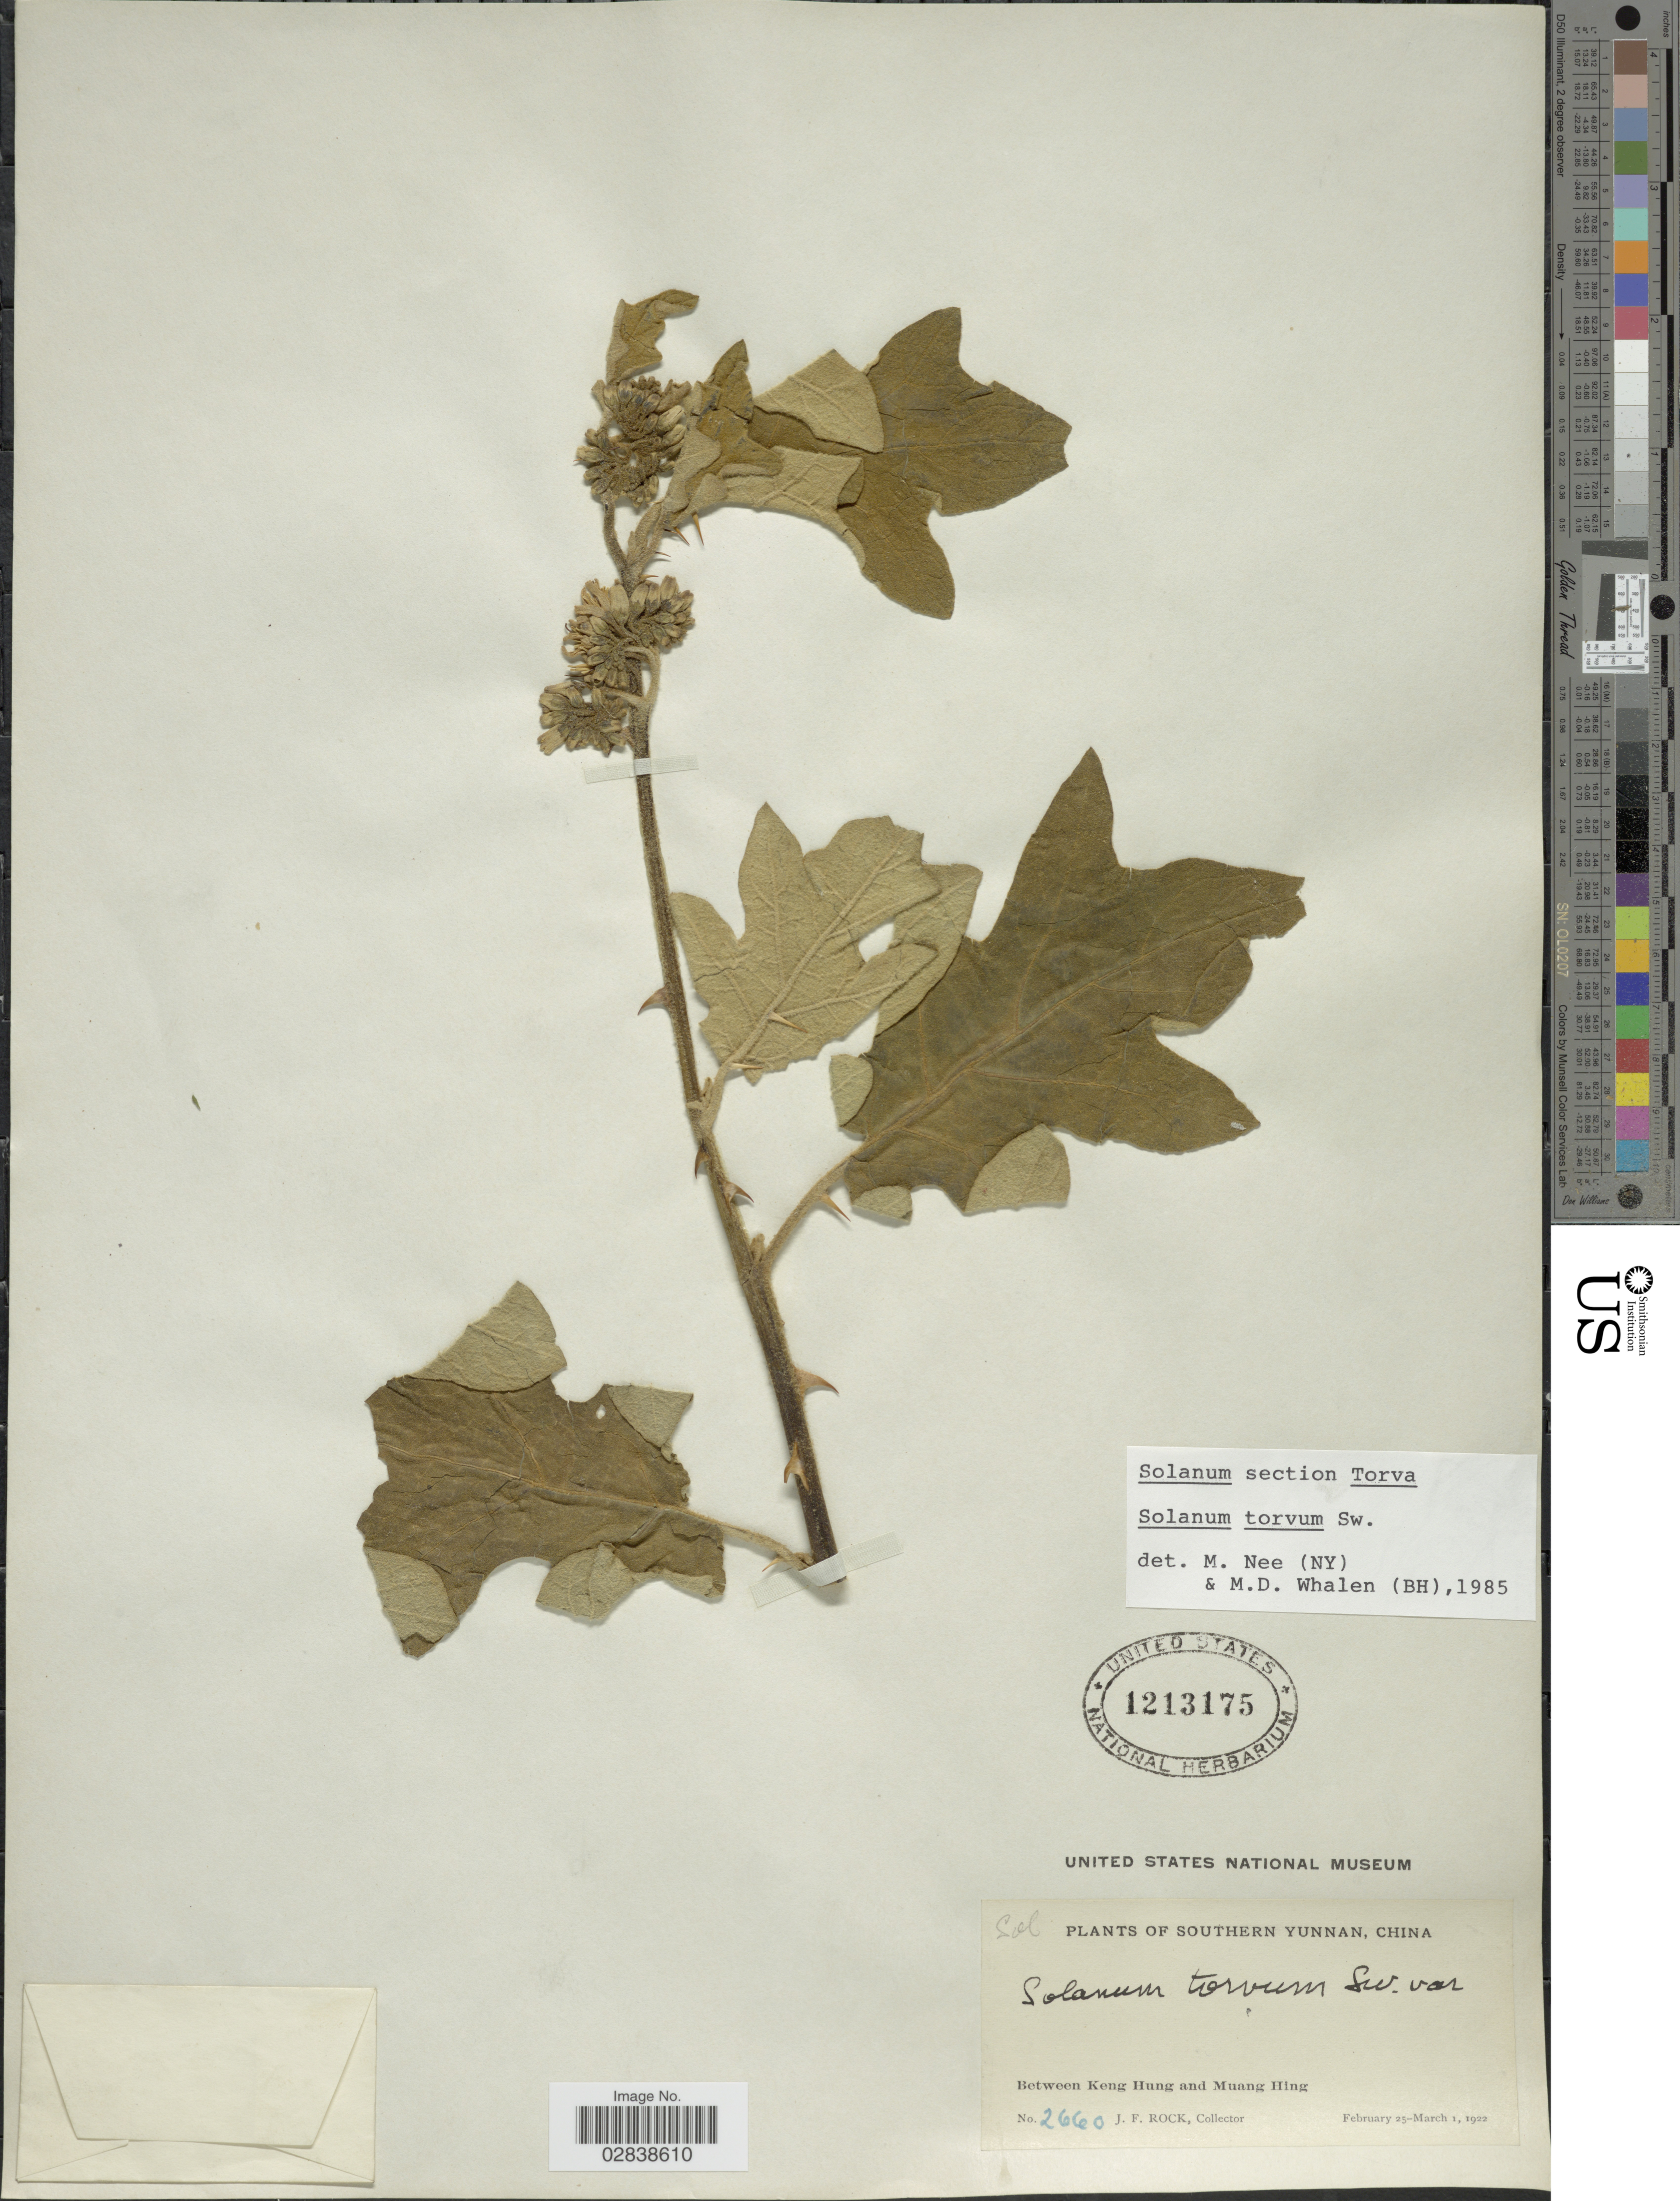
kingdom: Plantae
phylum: Tracheophyta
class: Magnoliopsida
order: Solanales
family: Solanaceae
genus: Solanum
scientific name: Solanum torvum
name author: Sw.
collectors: J. Rock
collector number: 2660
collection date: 1922-02-25/1922-03-01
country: China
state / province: Yunnan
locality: Southern Yunnan, Between Keng Hung and Muang Hing.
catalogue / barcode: US 1213175